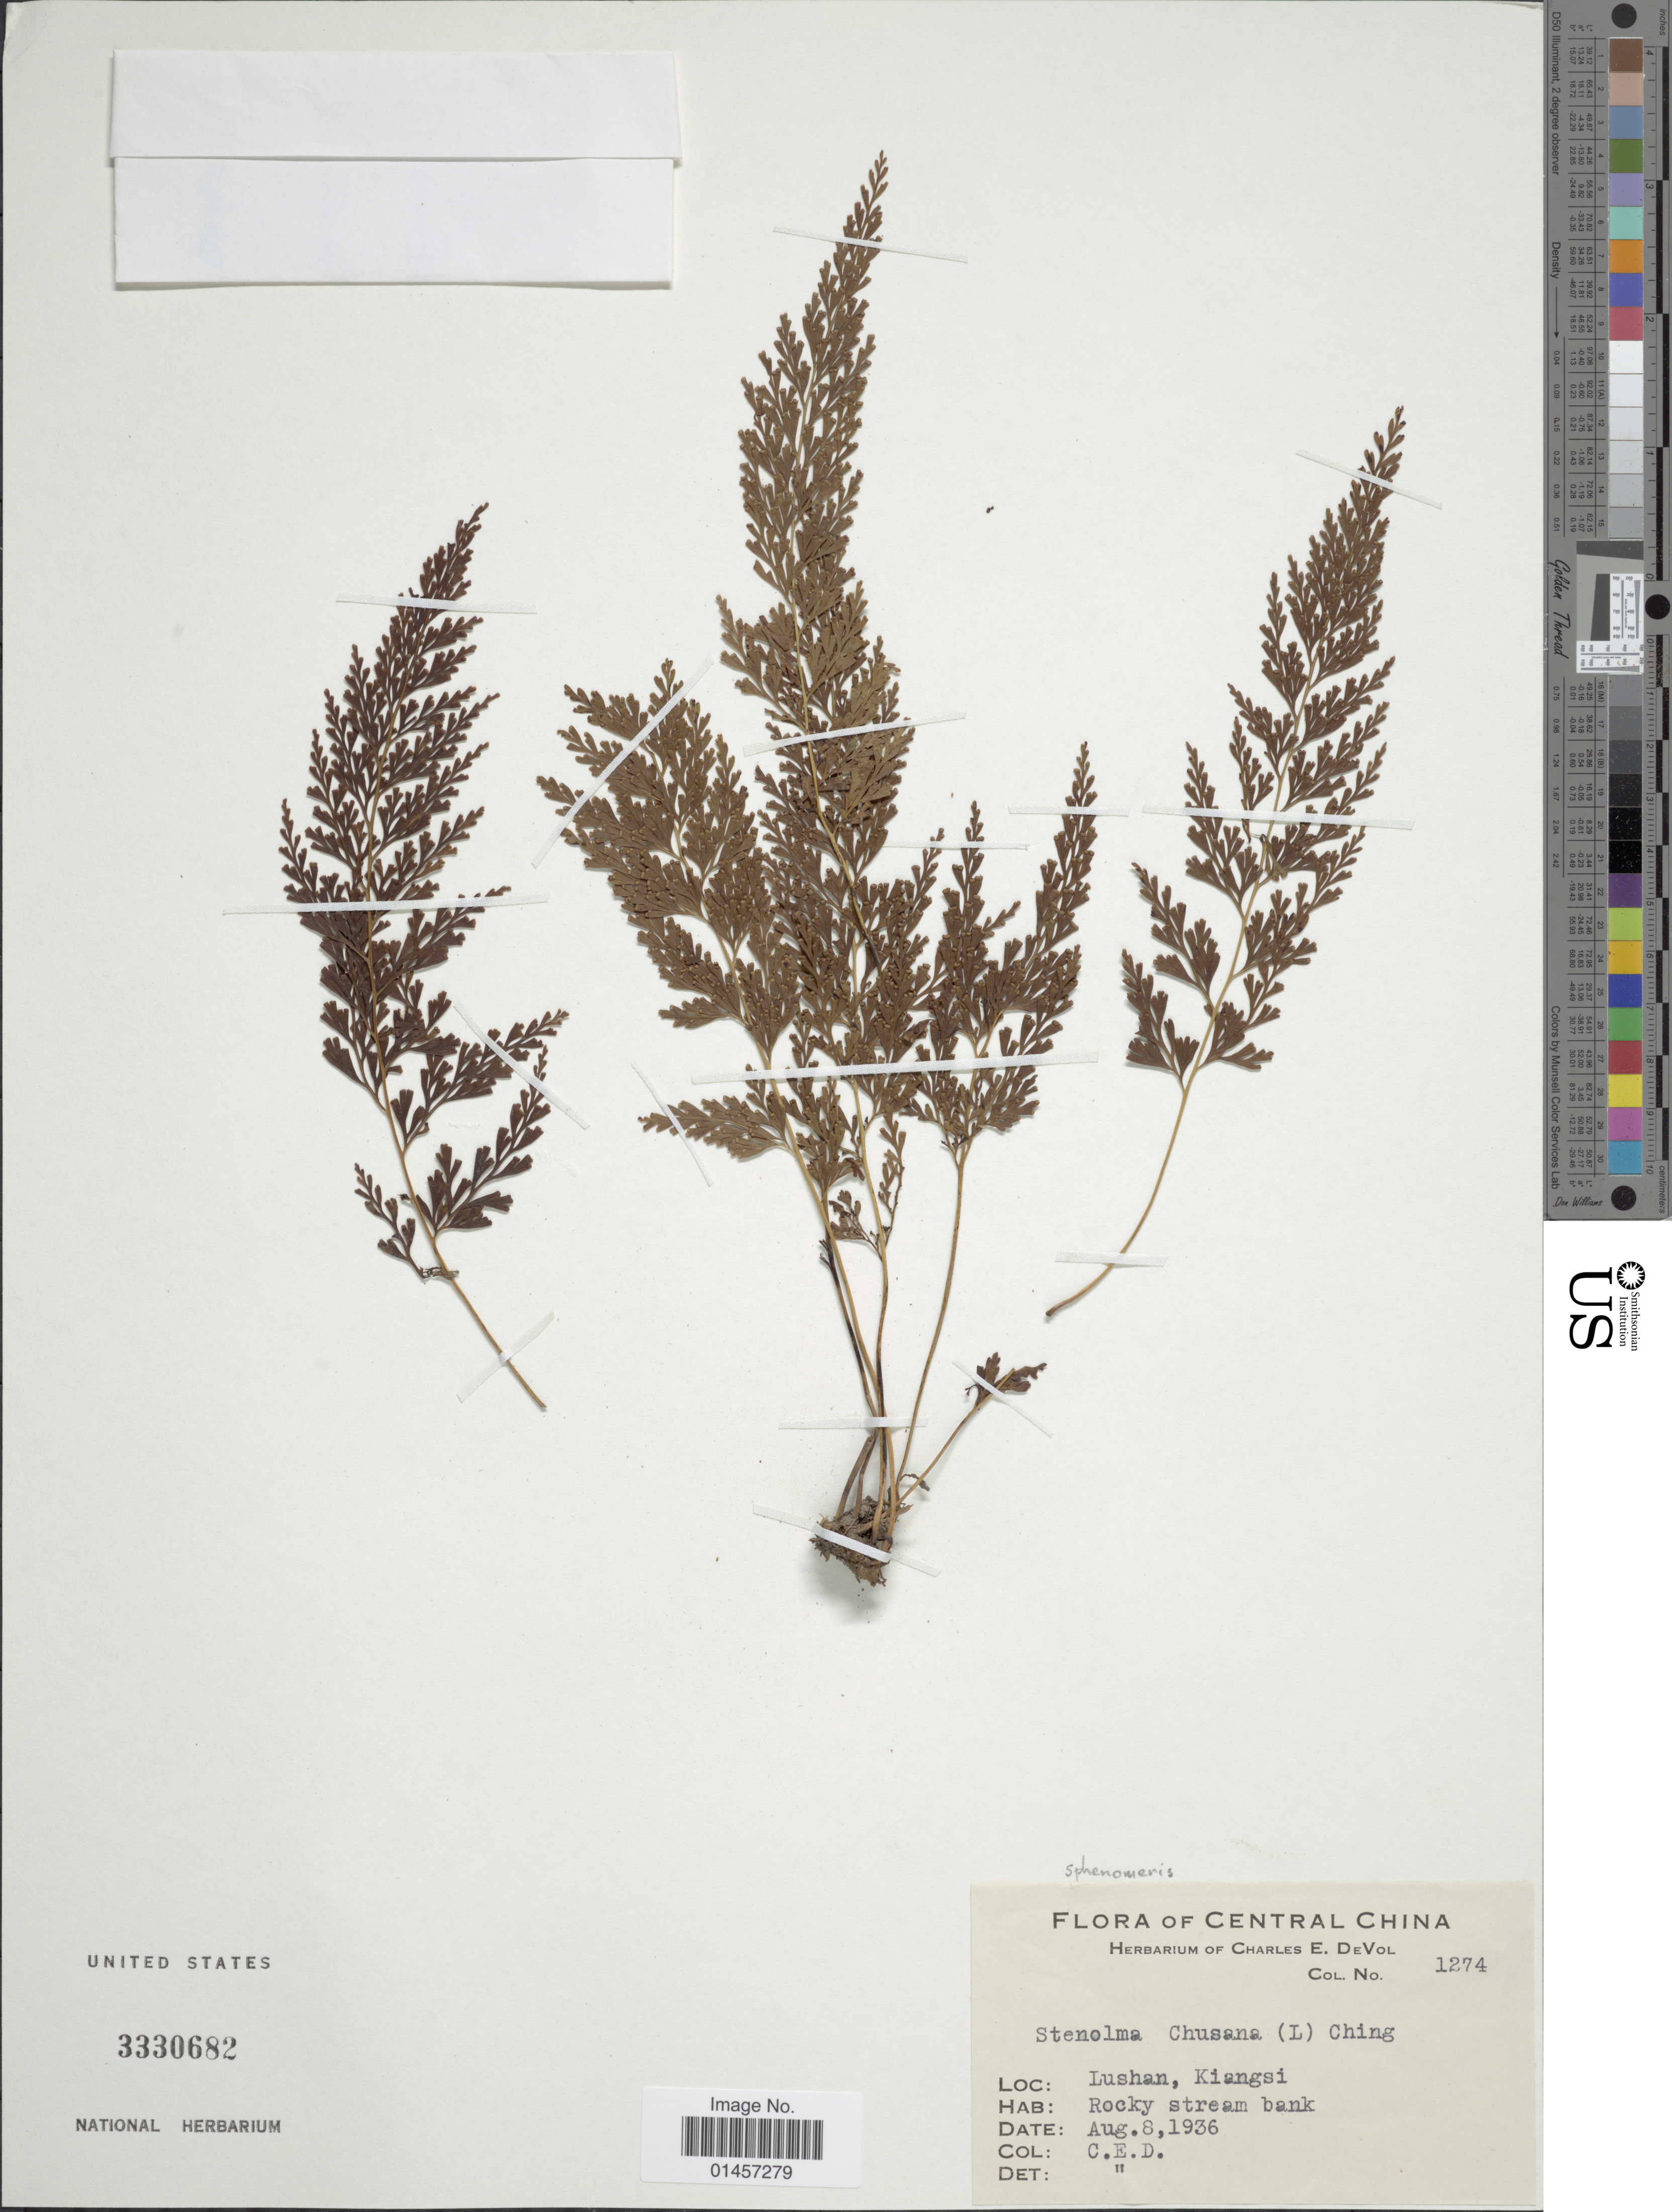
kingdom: Plantae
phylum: Tracheophyta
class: Polypodiopsida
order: Polypodiales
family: Lindsaeaceae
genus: Sphenomeris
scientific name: Sphenomeris chinensis var. chinensis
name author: (L.) Maxon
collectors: C. E. De Vol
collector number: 1274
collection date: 1936-08-08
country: China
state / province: Jiangxi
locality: Central China, Lushan, Kiangsi,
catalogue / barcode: US 3330682